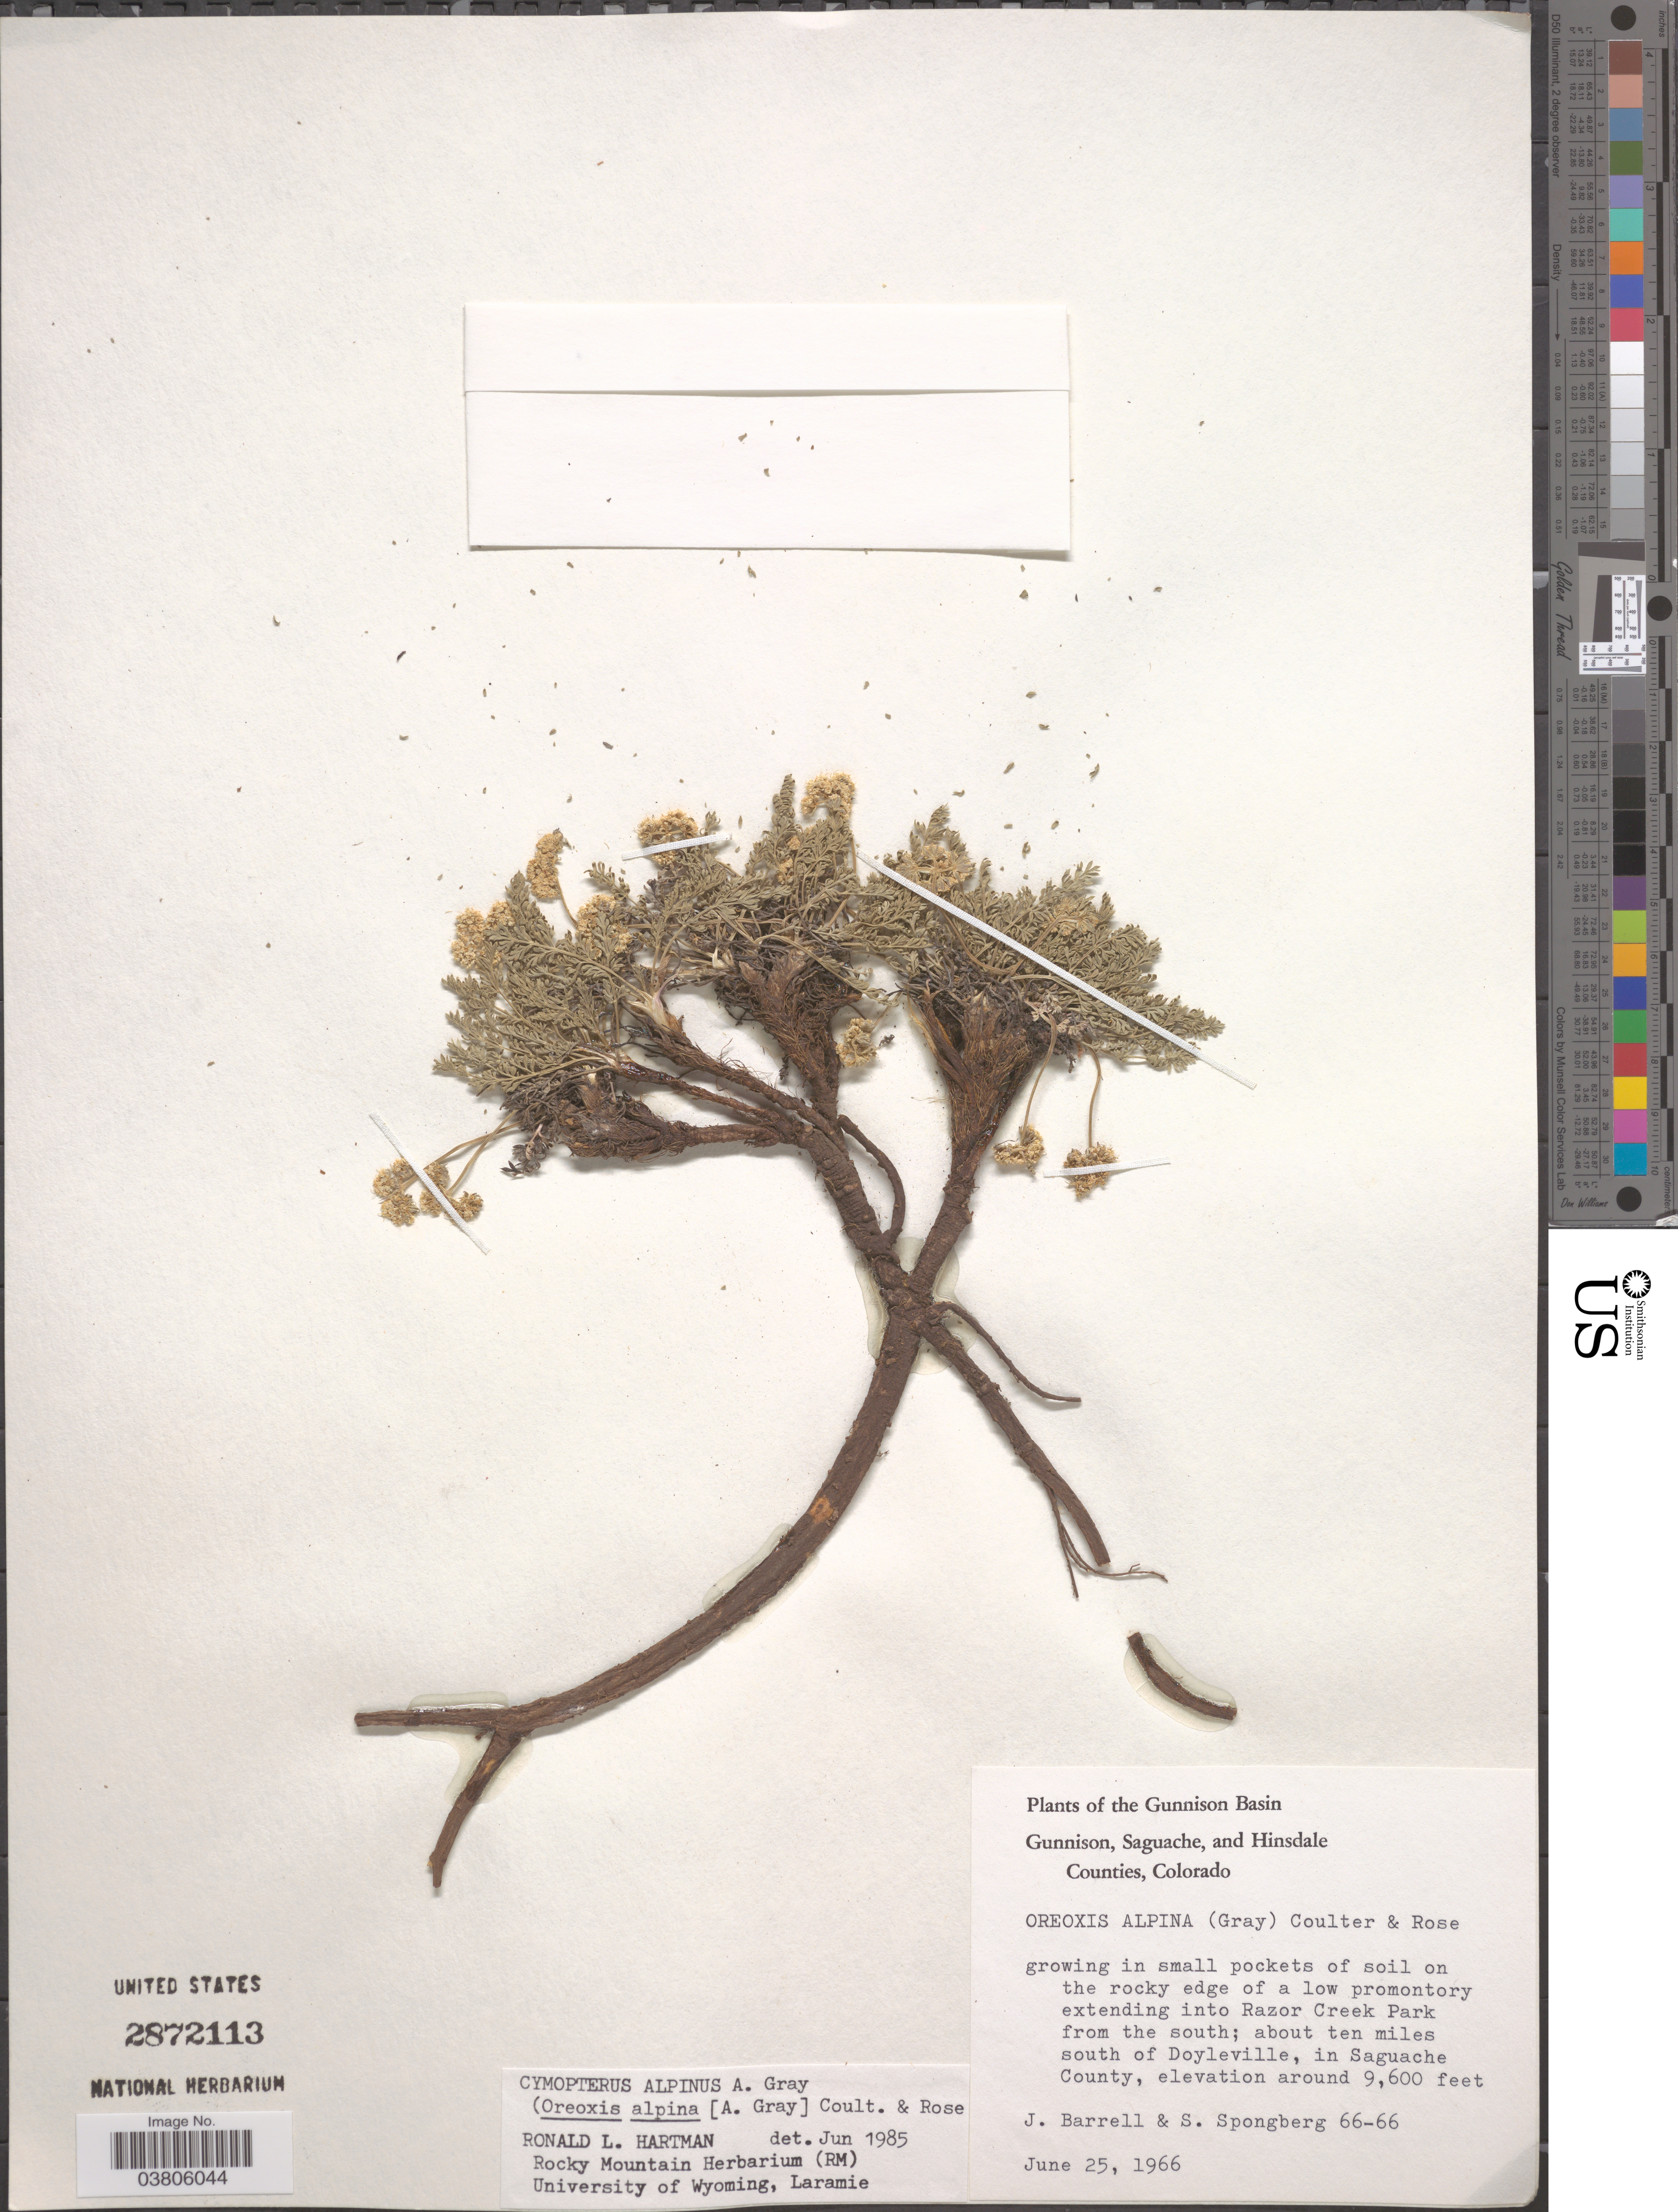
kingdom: Plantae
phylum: Tracheophyta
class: Magnoliopsida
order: Apiales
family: Apiaceae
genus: Cymopterus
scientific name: Cymopterus alpinus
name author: A. Gray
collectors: J. Barrell & S. A.Spongberg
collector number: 66-66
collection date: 1966-06-25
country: United States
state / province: Colorado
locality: The Gunnison Basin. On the rocky edge of a low promontory extending into Razor Creek Park from the south; about ten miles south of Doyleville, in Saguache County.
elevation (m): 2926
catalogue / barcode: US 2872113